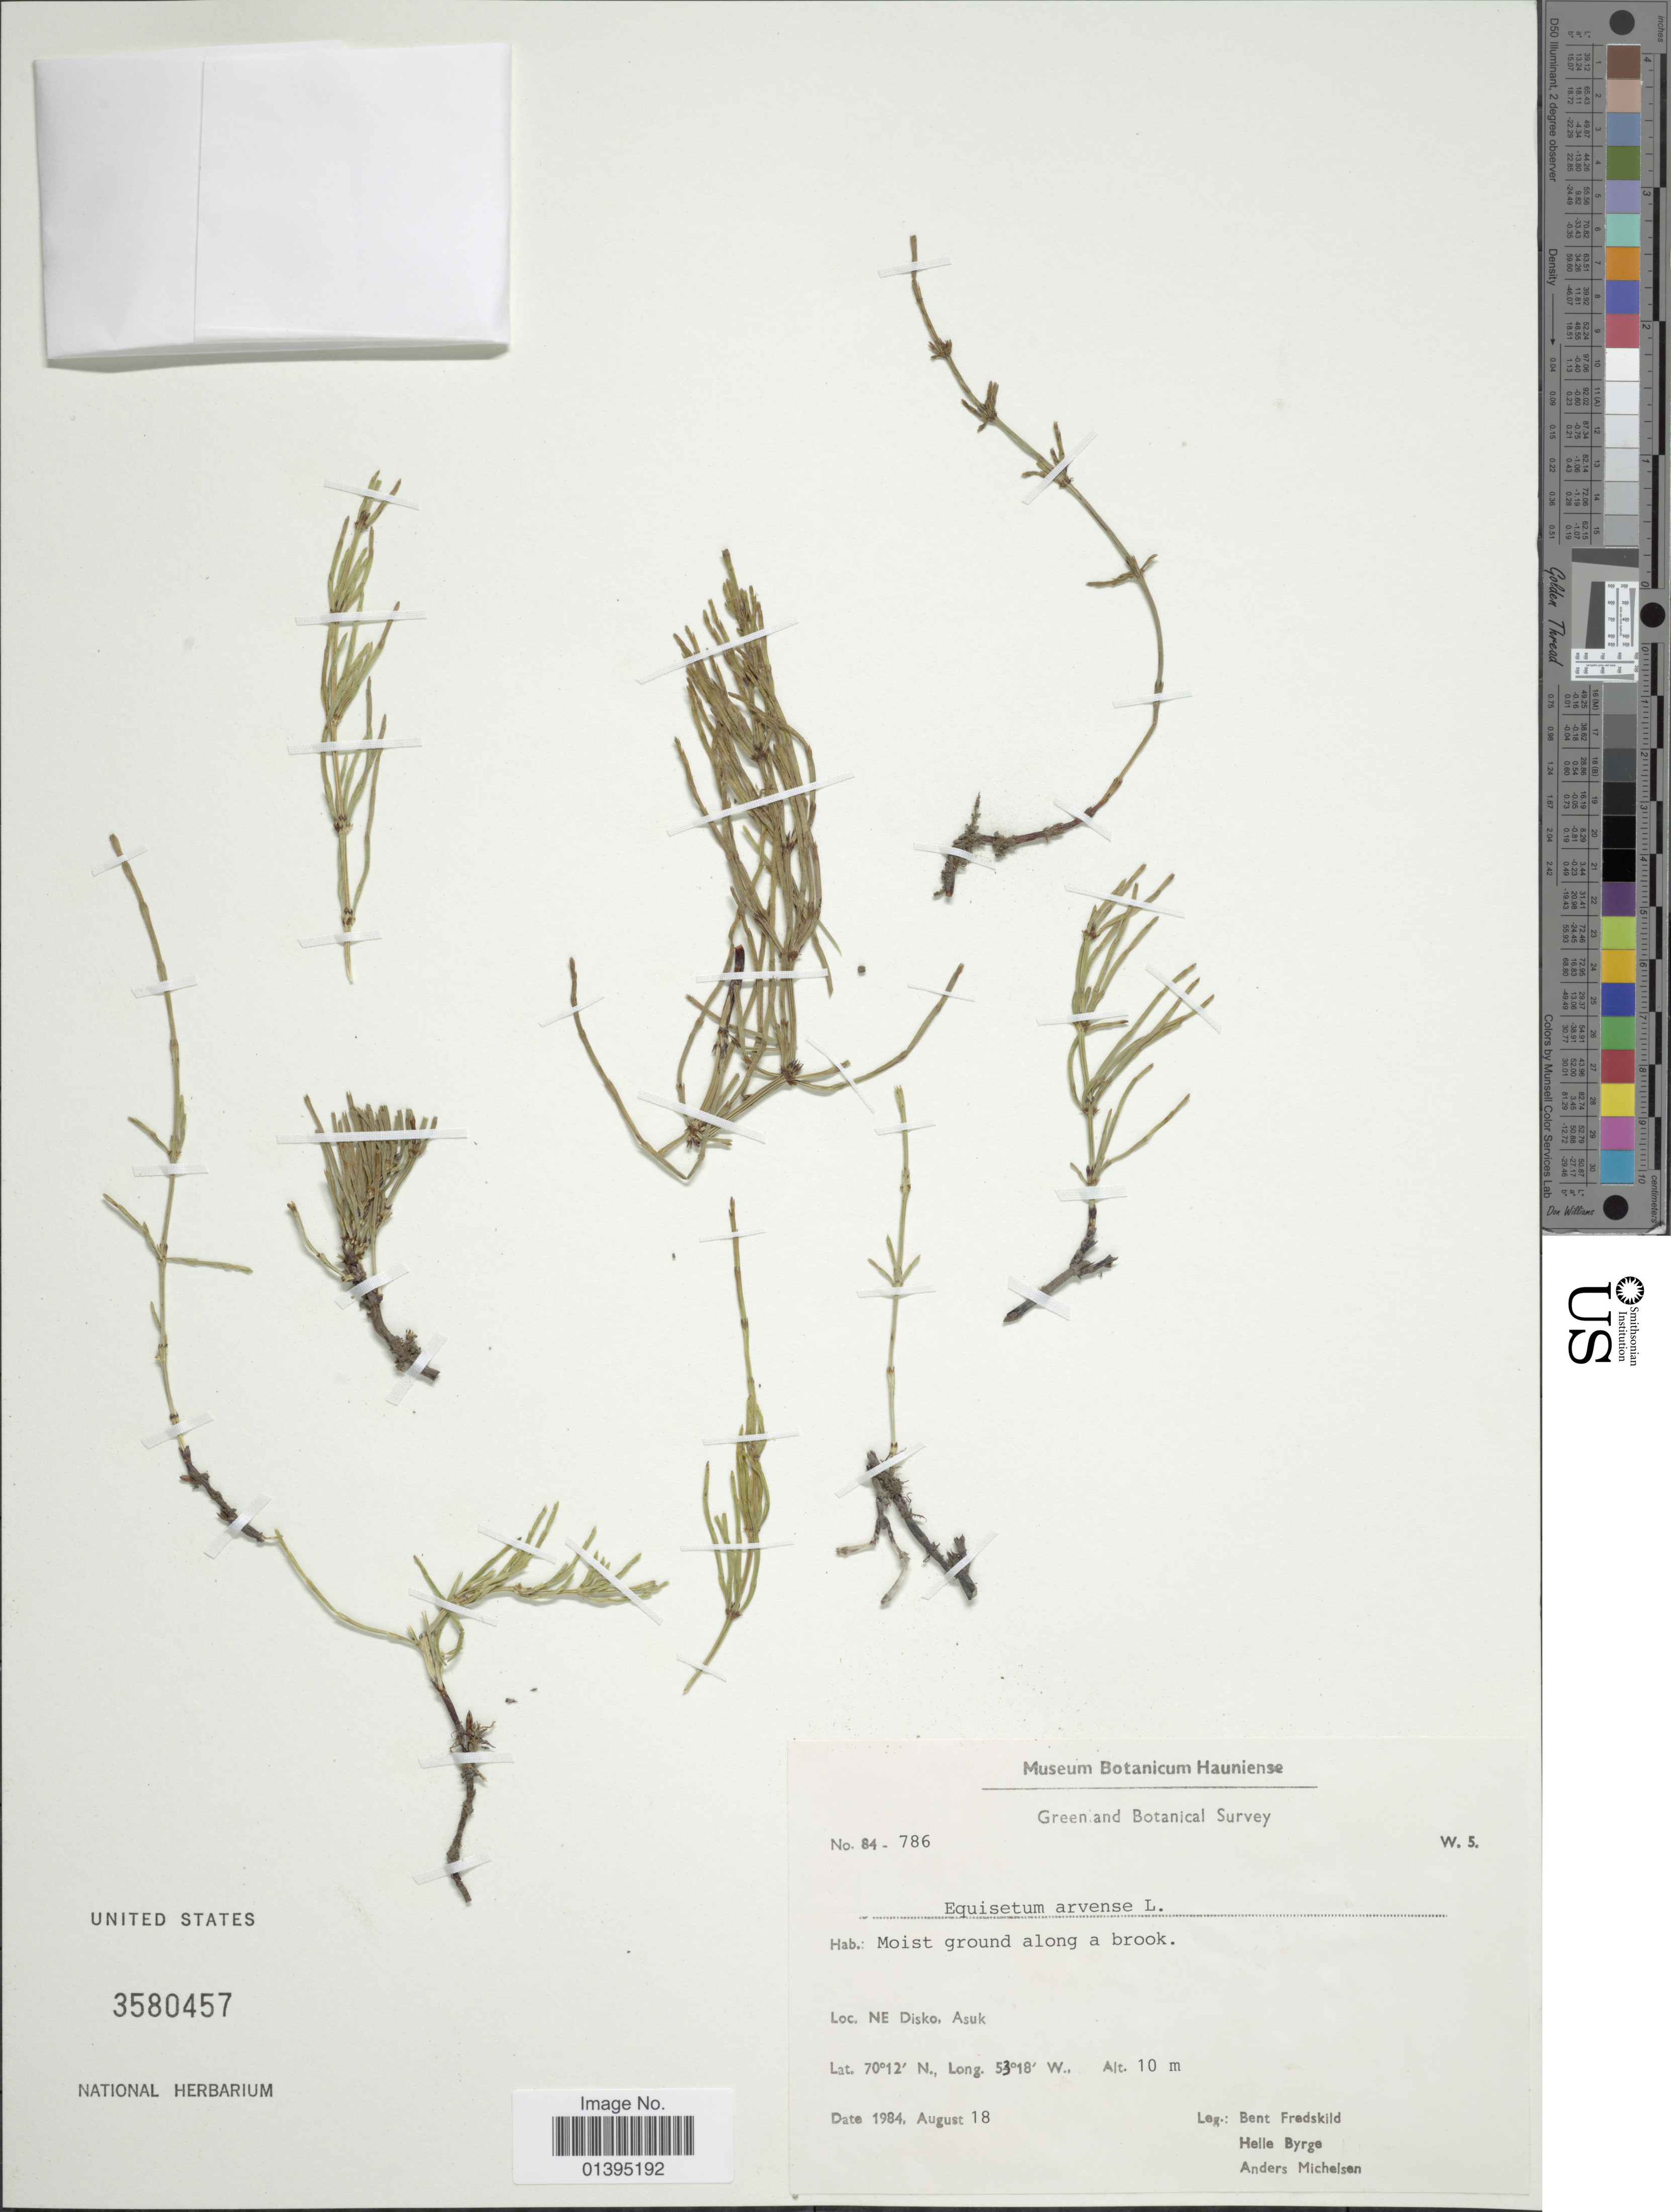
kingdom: Plantae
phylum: Tracheophyta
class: Polypodiopsida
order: Equisetales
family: Equisetaceae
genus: Equisetum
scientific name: Equisetum arvense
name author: L.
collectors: B. Fredskild, H. Byrg & A. Michelsen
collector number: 84-786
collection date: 1984-08-18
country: Greenland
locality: NE Disko, Asuk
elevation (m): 10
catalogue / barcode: US 3580457